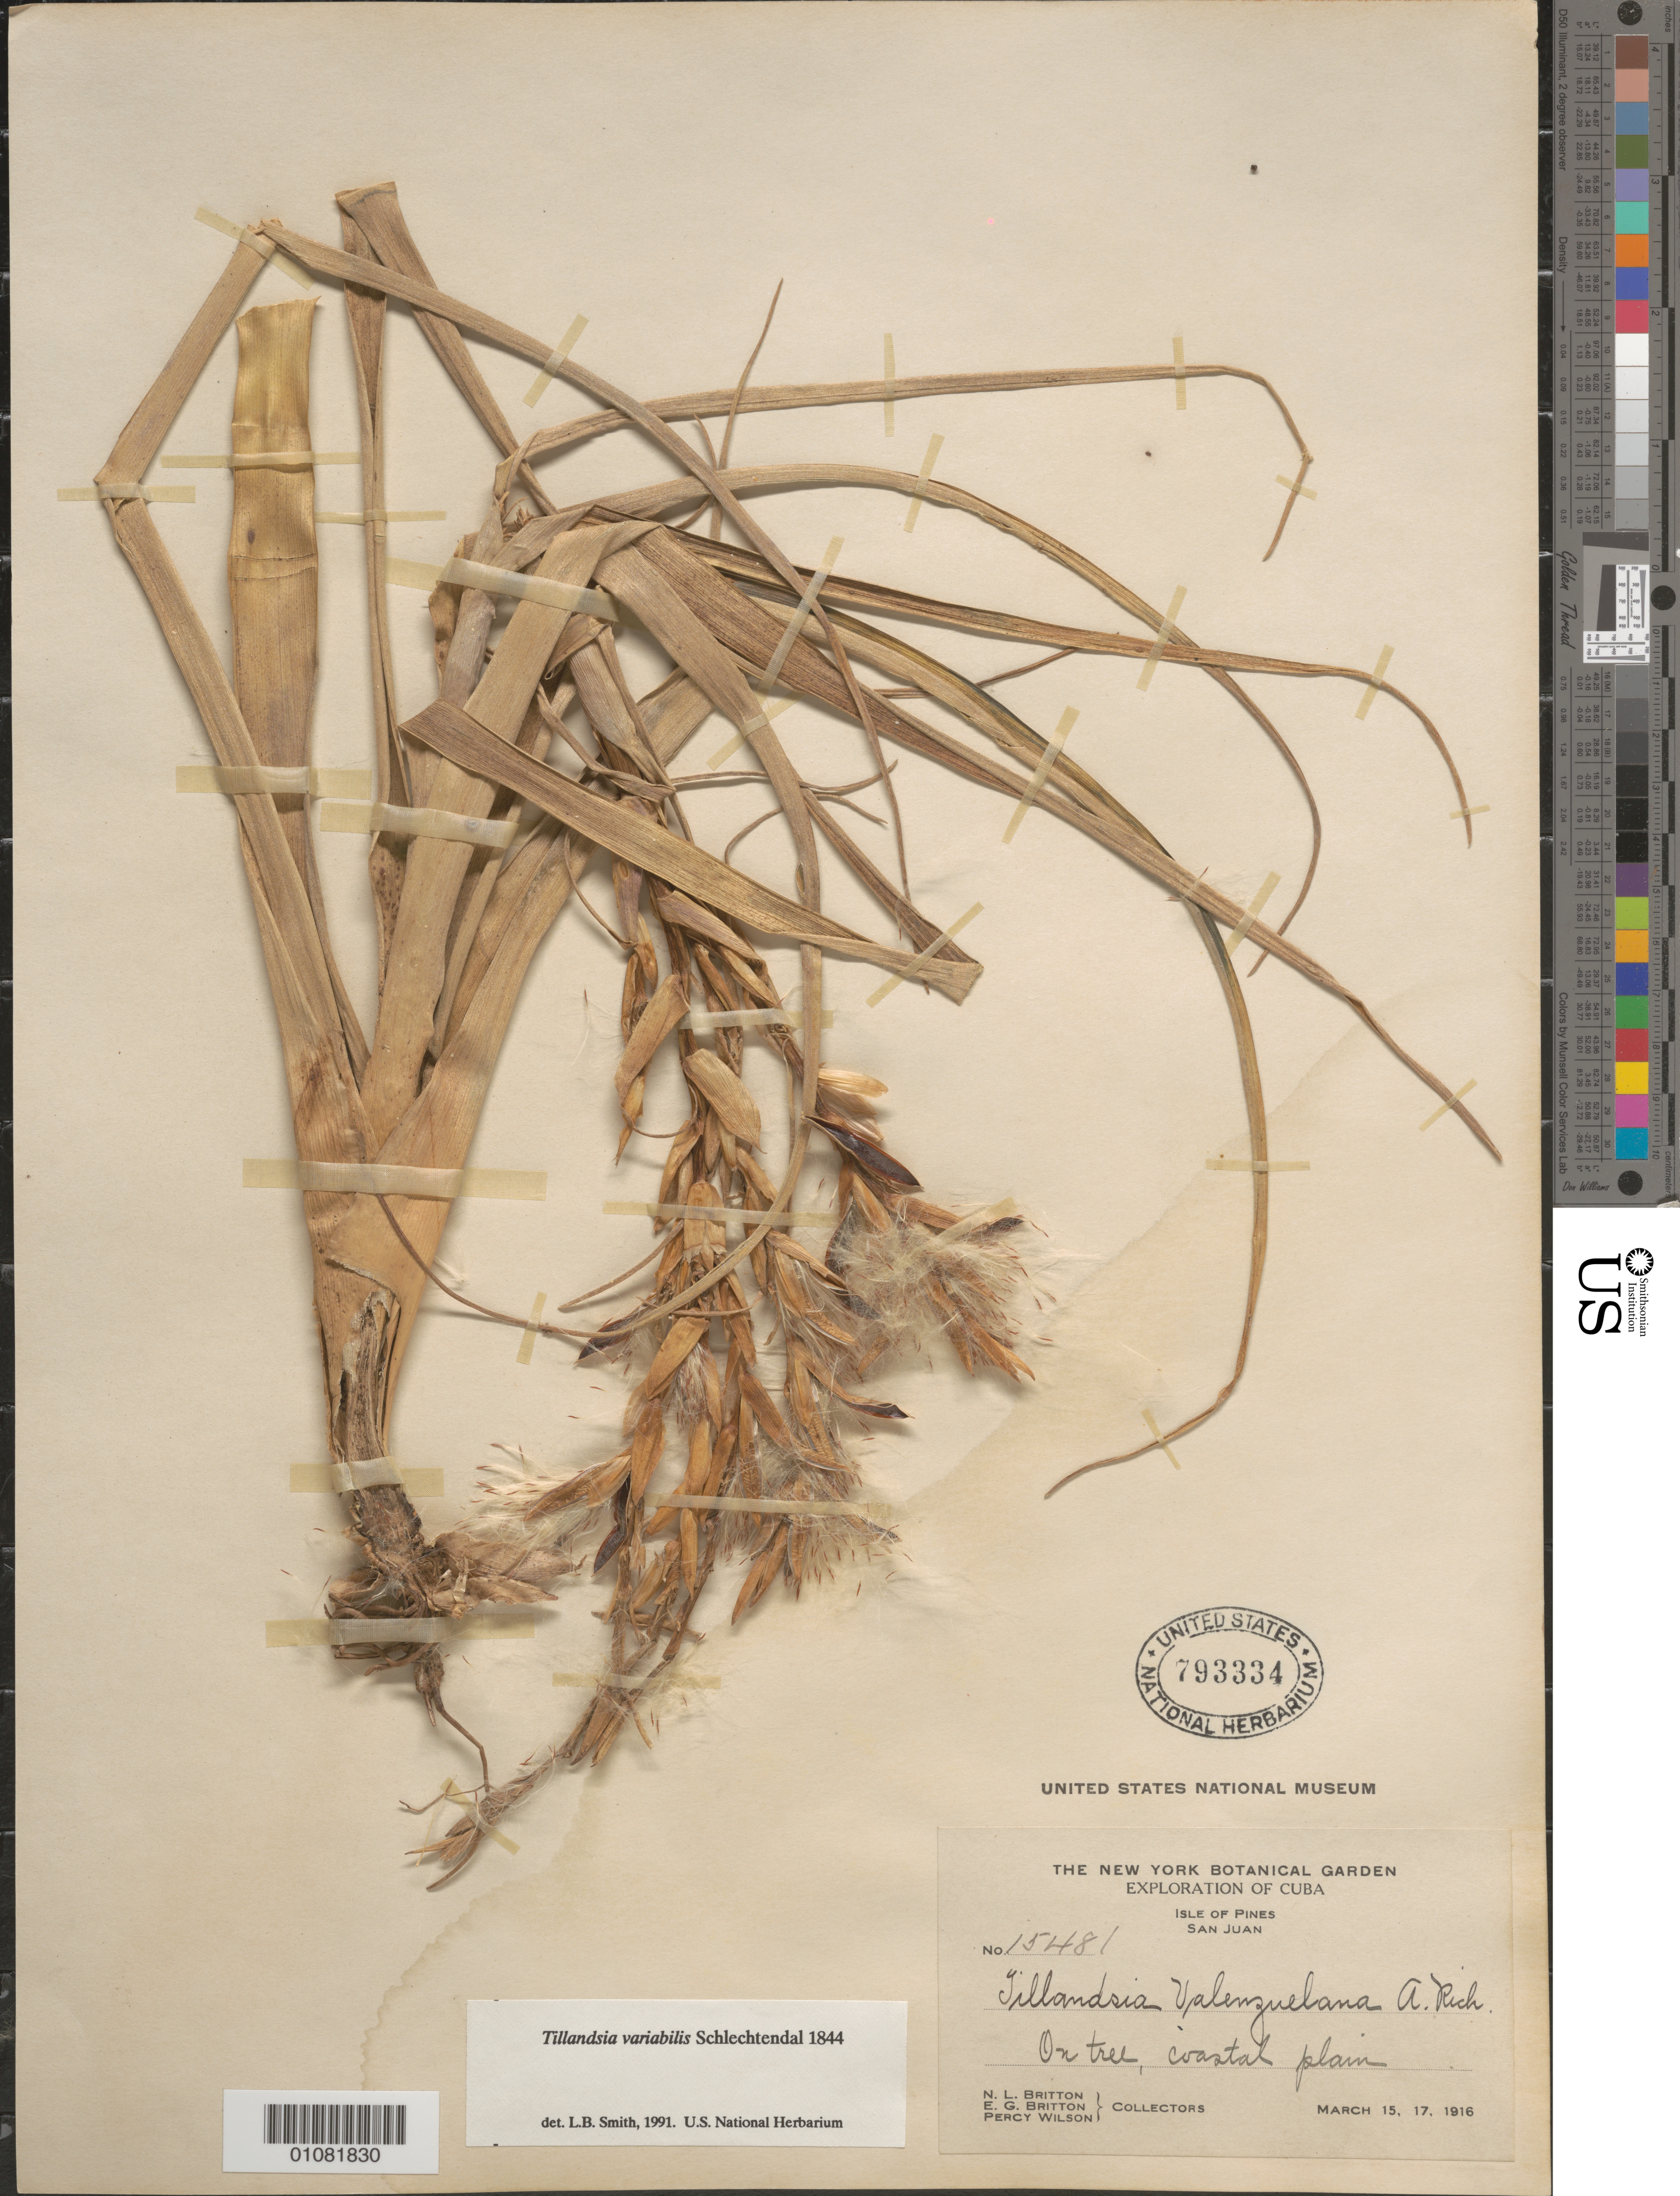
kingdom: Plantae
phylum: Tracheophyta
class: Liliopsida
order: Poales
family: Bromeliaceae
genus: Tillandsia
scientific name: Tillandsia variabilis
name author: Schltdl.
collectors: N. Britton, E. G. Britton & P. Wilson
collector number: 15481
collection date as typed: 15 Mar 1916 and 17 Mar 1916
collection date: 1916-03-15,1916-03-17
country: Cuba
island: Isla de la Juventud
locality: San Juan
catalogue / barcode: US 793334